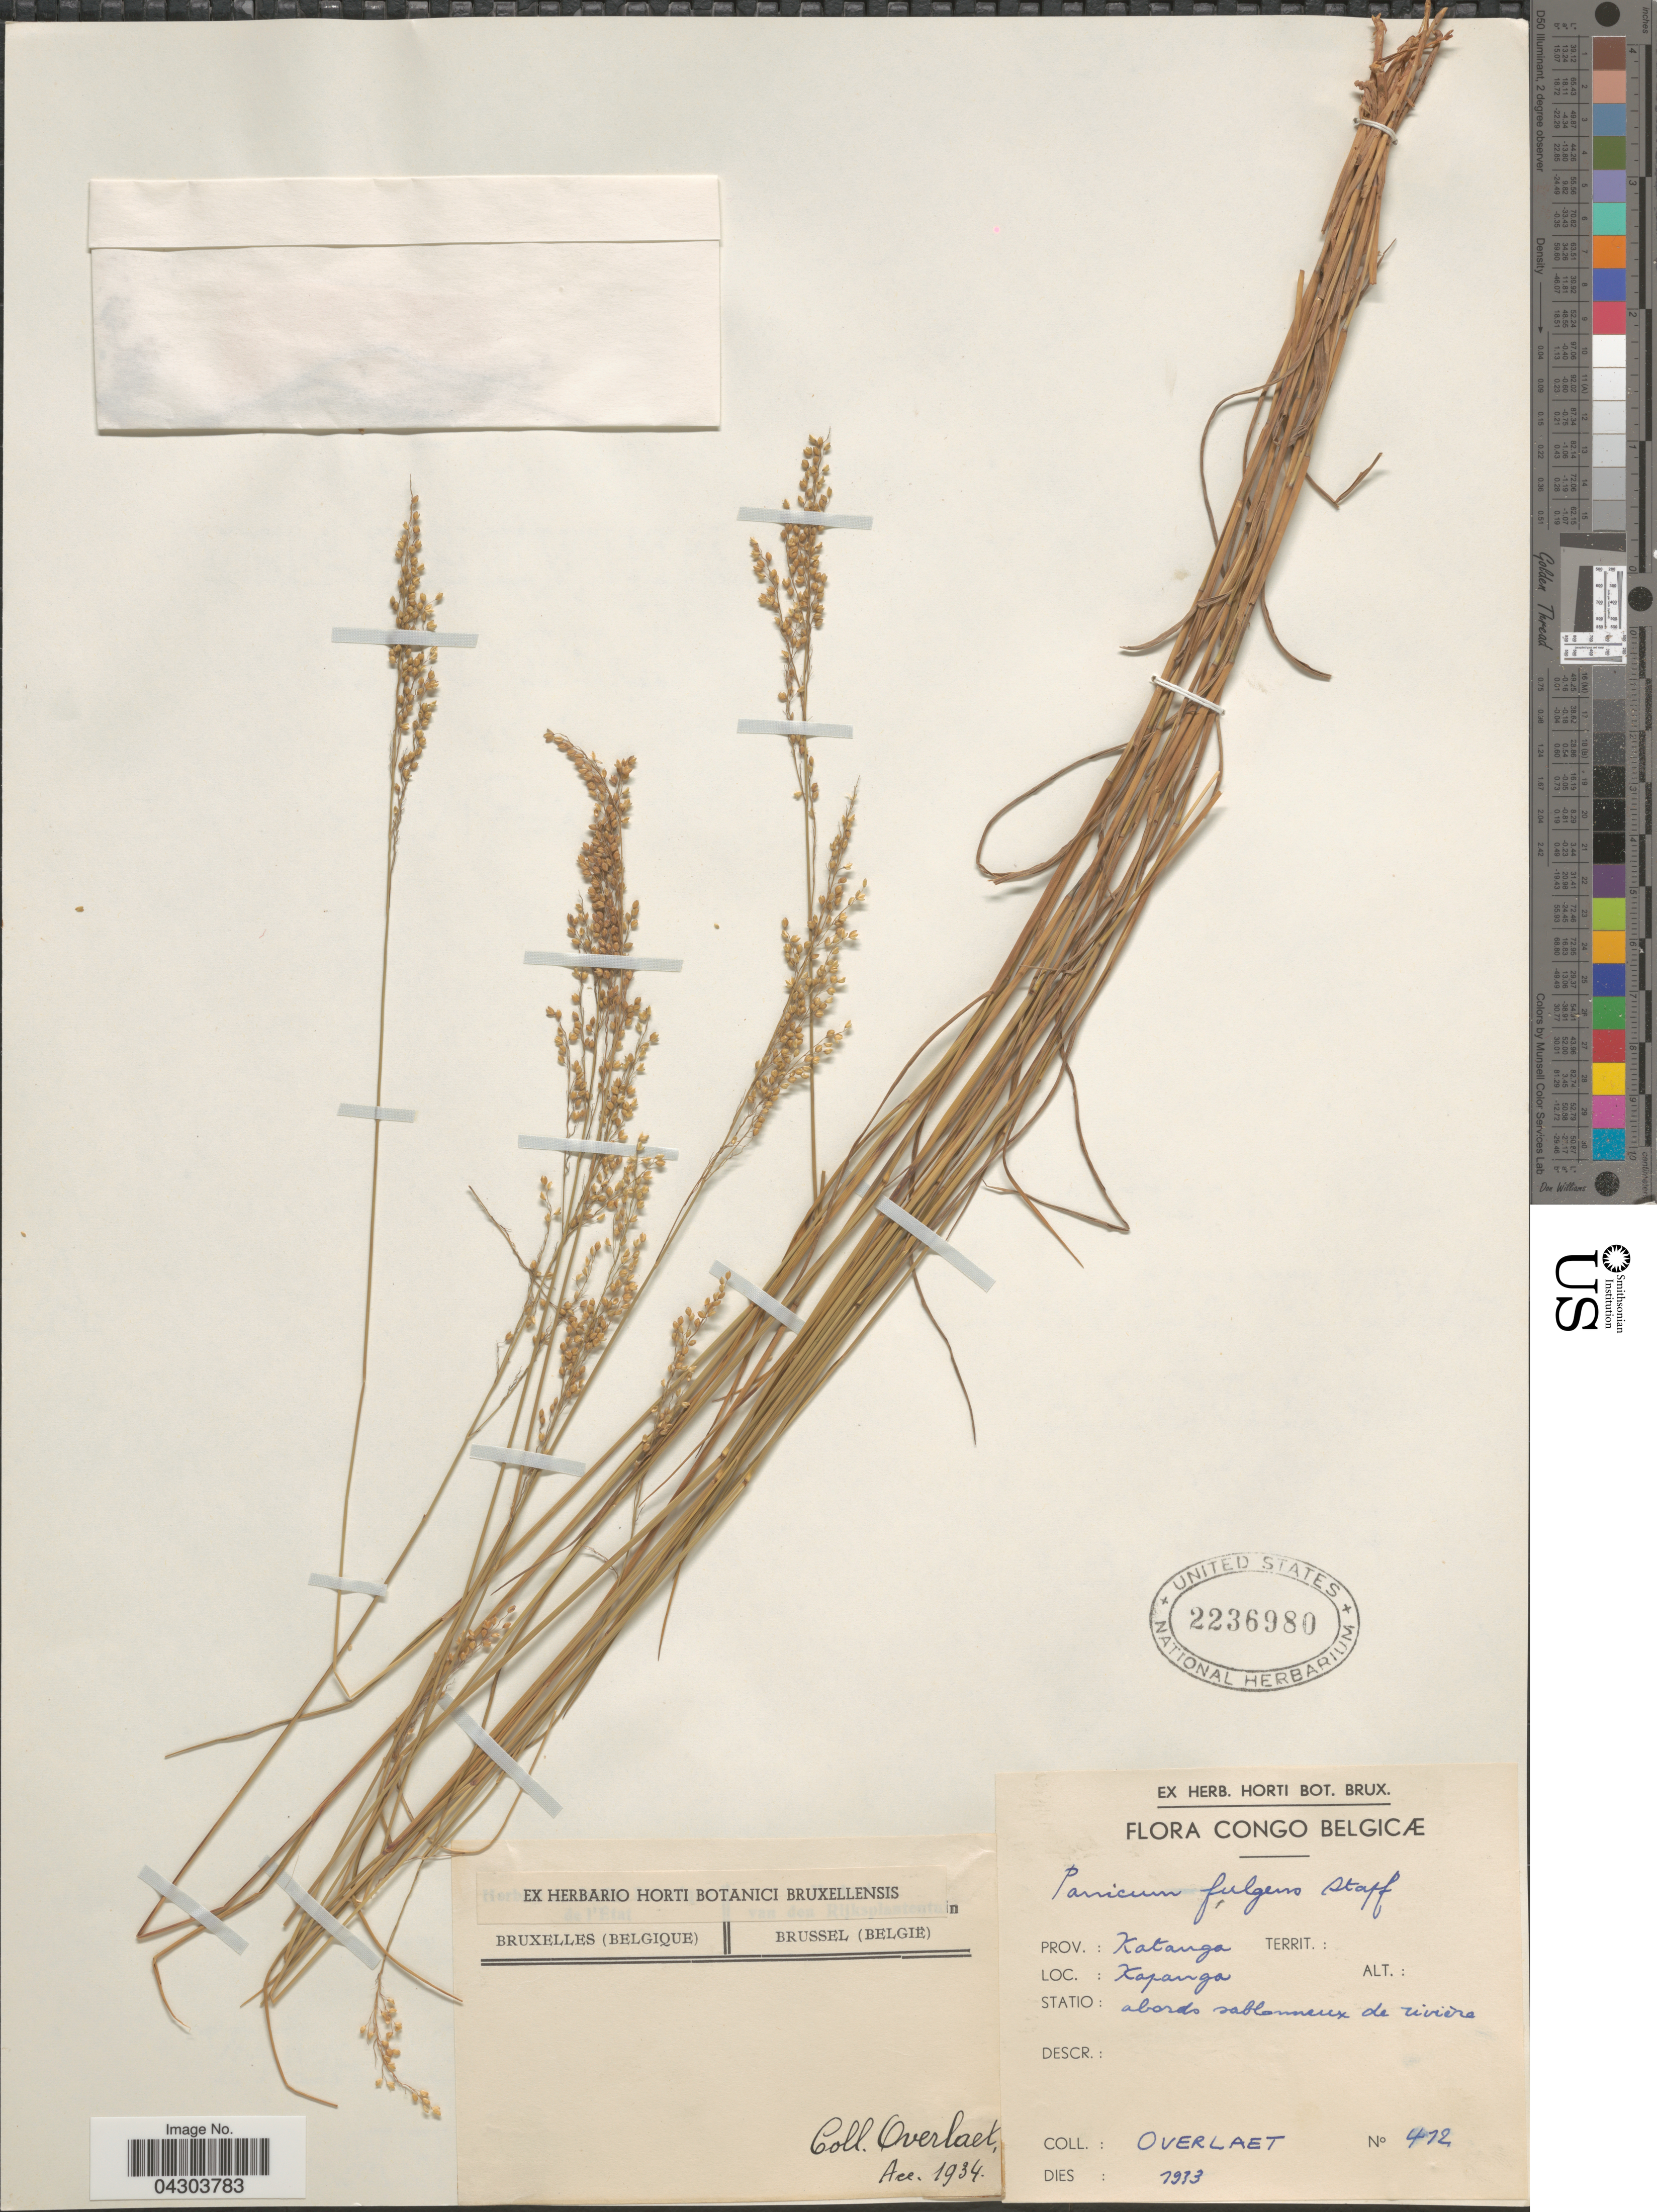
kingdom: Plantae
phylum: Tracheophyta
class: Liliopsida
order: Poales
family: Poaceae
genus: Panicum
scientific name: Panicum nervatum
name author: (Franch.) Stapf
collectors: Overlaet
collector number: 472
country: Congo, Democratic Republic of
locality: Congo Belgicæ. Kajanga. Statio: abords sablonneux de riviera.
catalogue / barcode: US 2236980